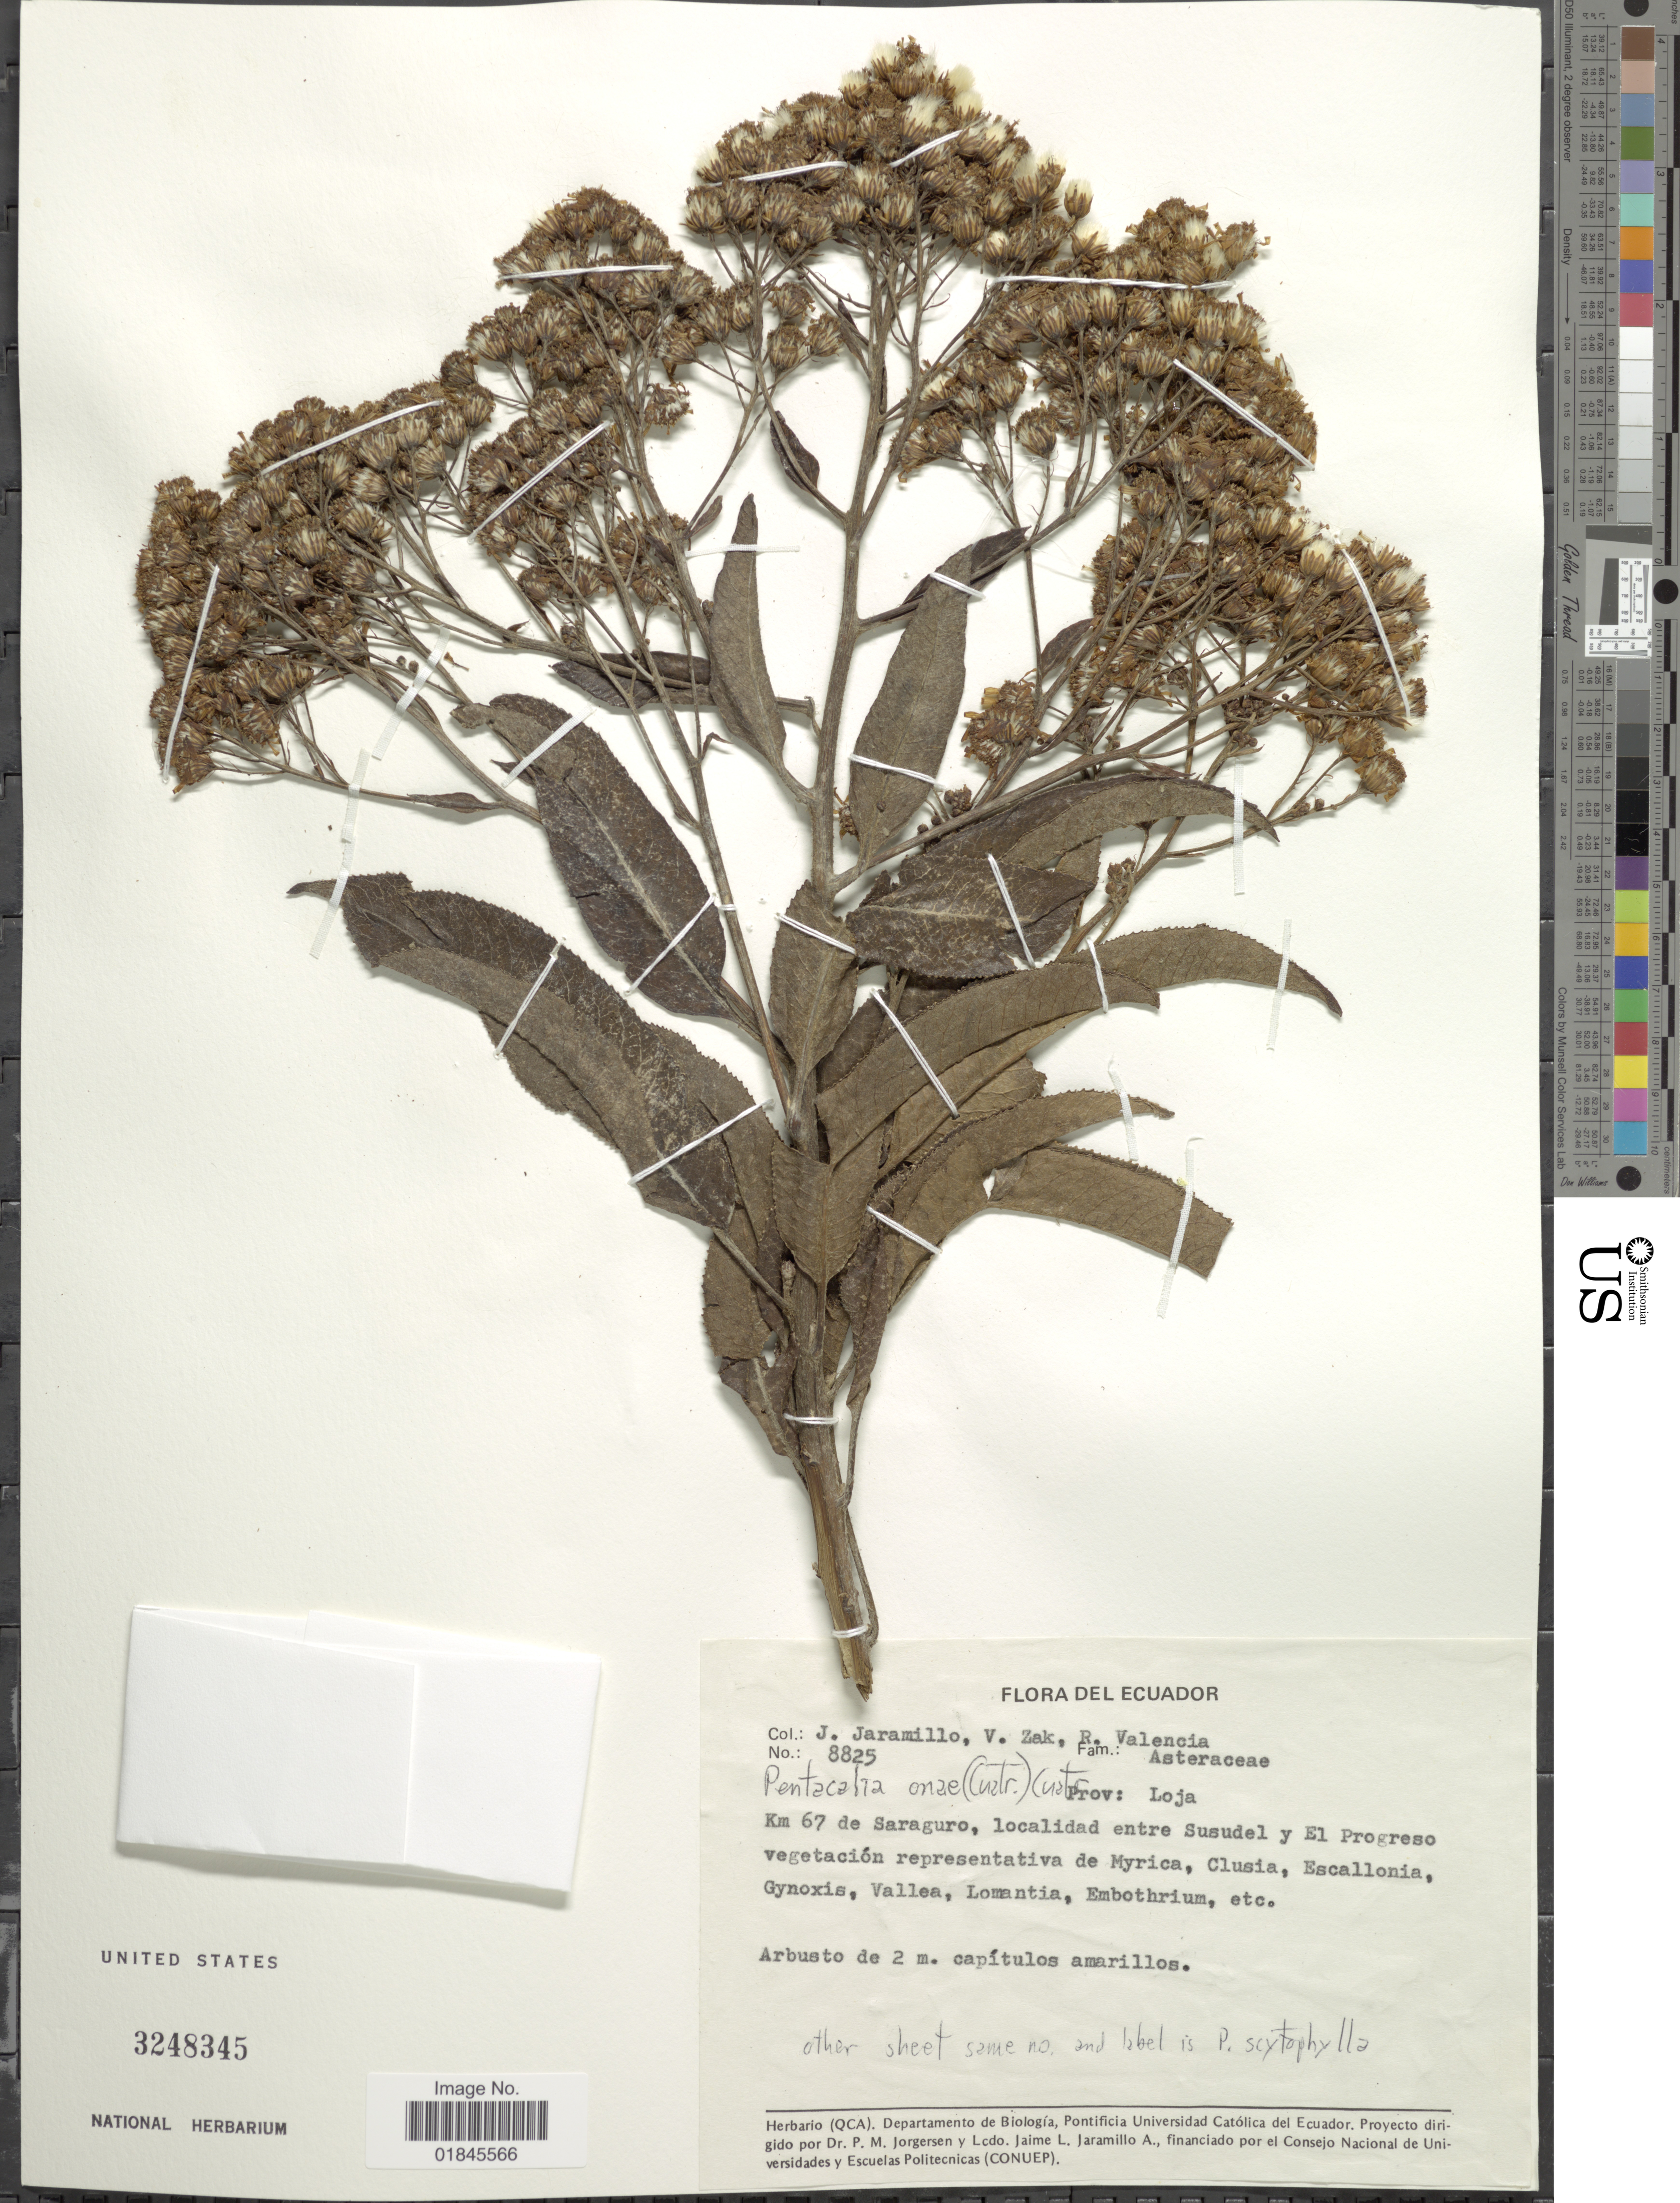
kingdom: Plantae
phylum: Tracheophyta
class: Magnoliopsida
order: Asterales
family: Asteraceae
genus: Pentacalia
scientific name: Pentacalia onae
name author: (Cuatrec.) Cuatrec.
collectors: J. Jaramillo, V. Zak & R. Valencia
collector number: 8825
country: Ecuador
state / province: Loja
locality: Prov: Loja. Km 67 de Saraguro, localidad entre Susudel y El Progreso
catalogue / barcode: US 3248345